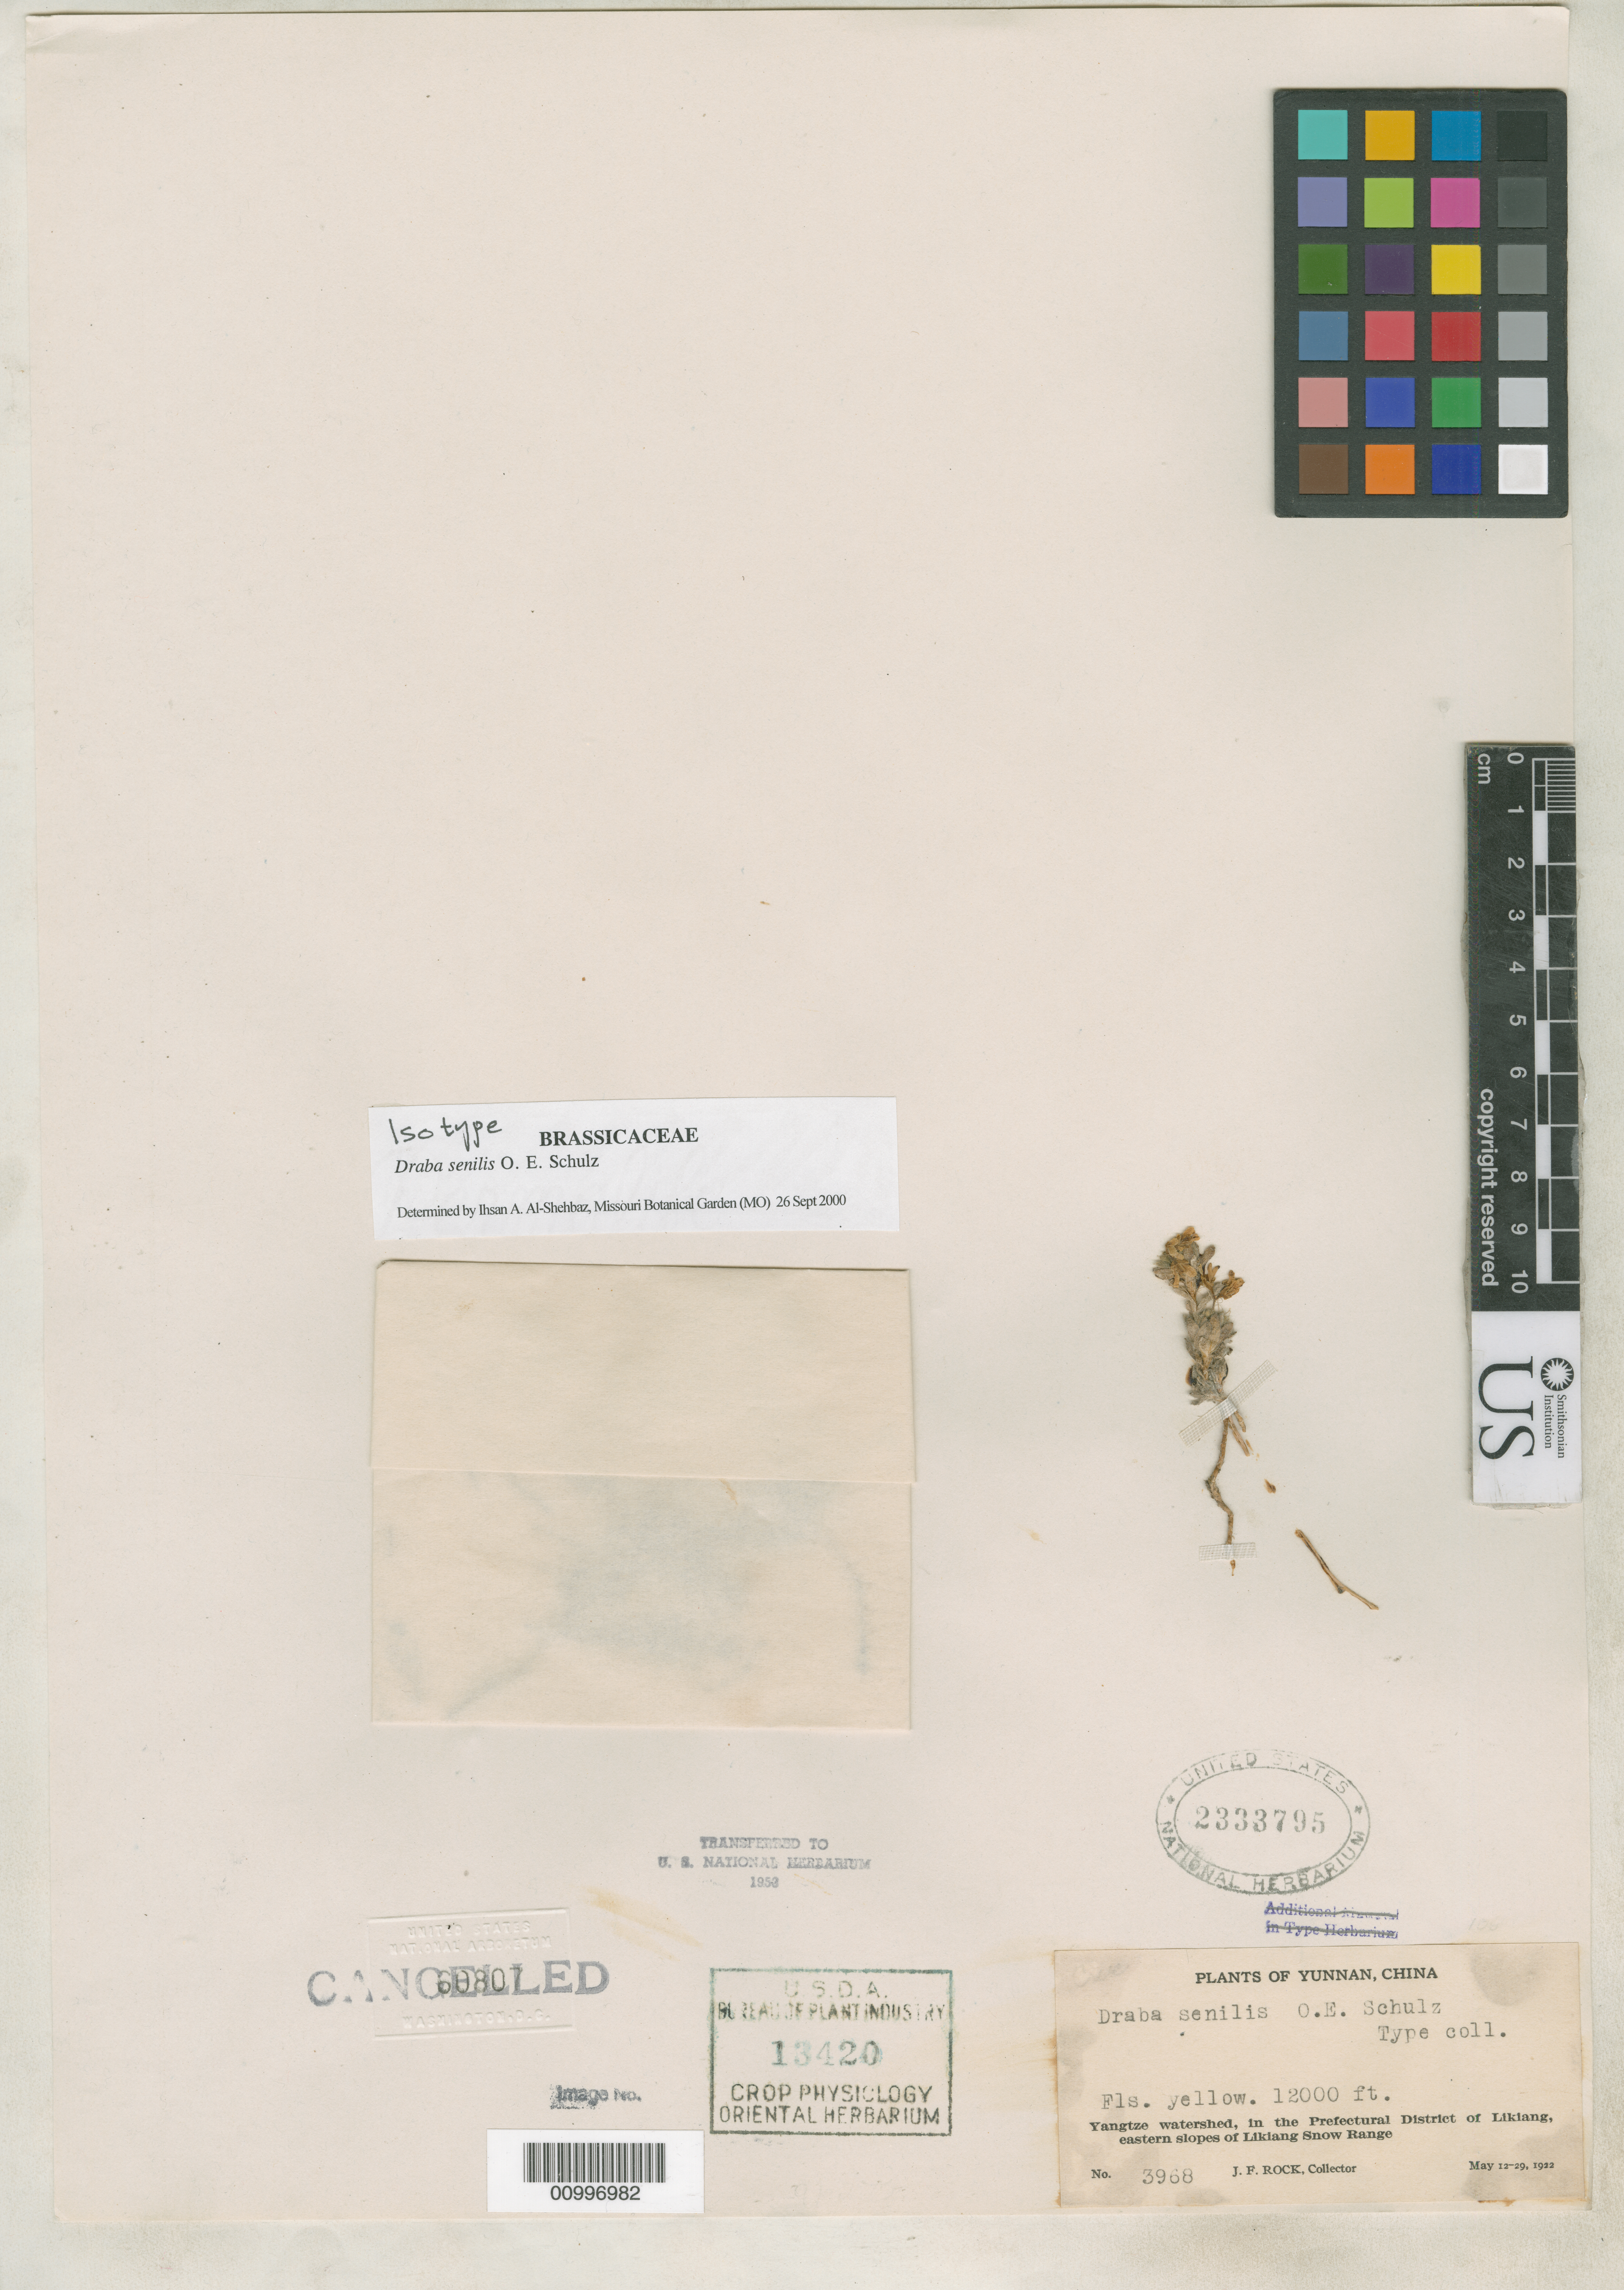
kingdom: Plantae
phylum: Tracheophyta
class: Magnoliopsida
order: Brassicales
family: Brassicaceae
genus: Draba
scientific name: Draba senilis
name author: O.E. Schulz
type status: Isotype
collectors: J. F. Rock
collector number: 3968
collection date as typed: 12 May 1922 to 29 May 1922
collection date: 1922-05-12/1922-05-29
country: China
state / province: Yunnan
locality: Yangtze watershed, in the Prefectural District of Likiang, eastern slopes of Likiang Snow Range.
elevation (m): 3658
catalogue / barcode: US 2333795